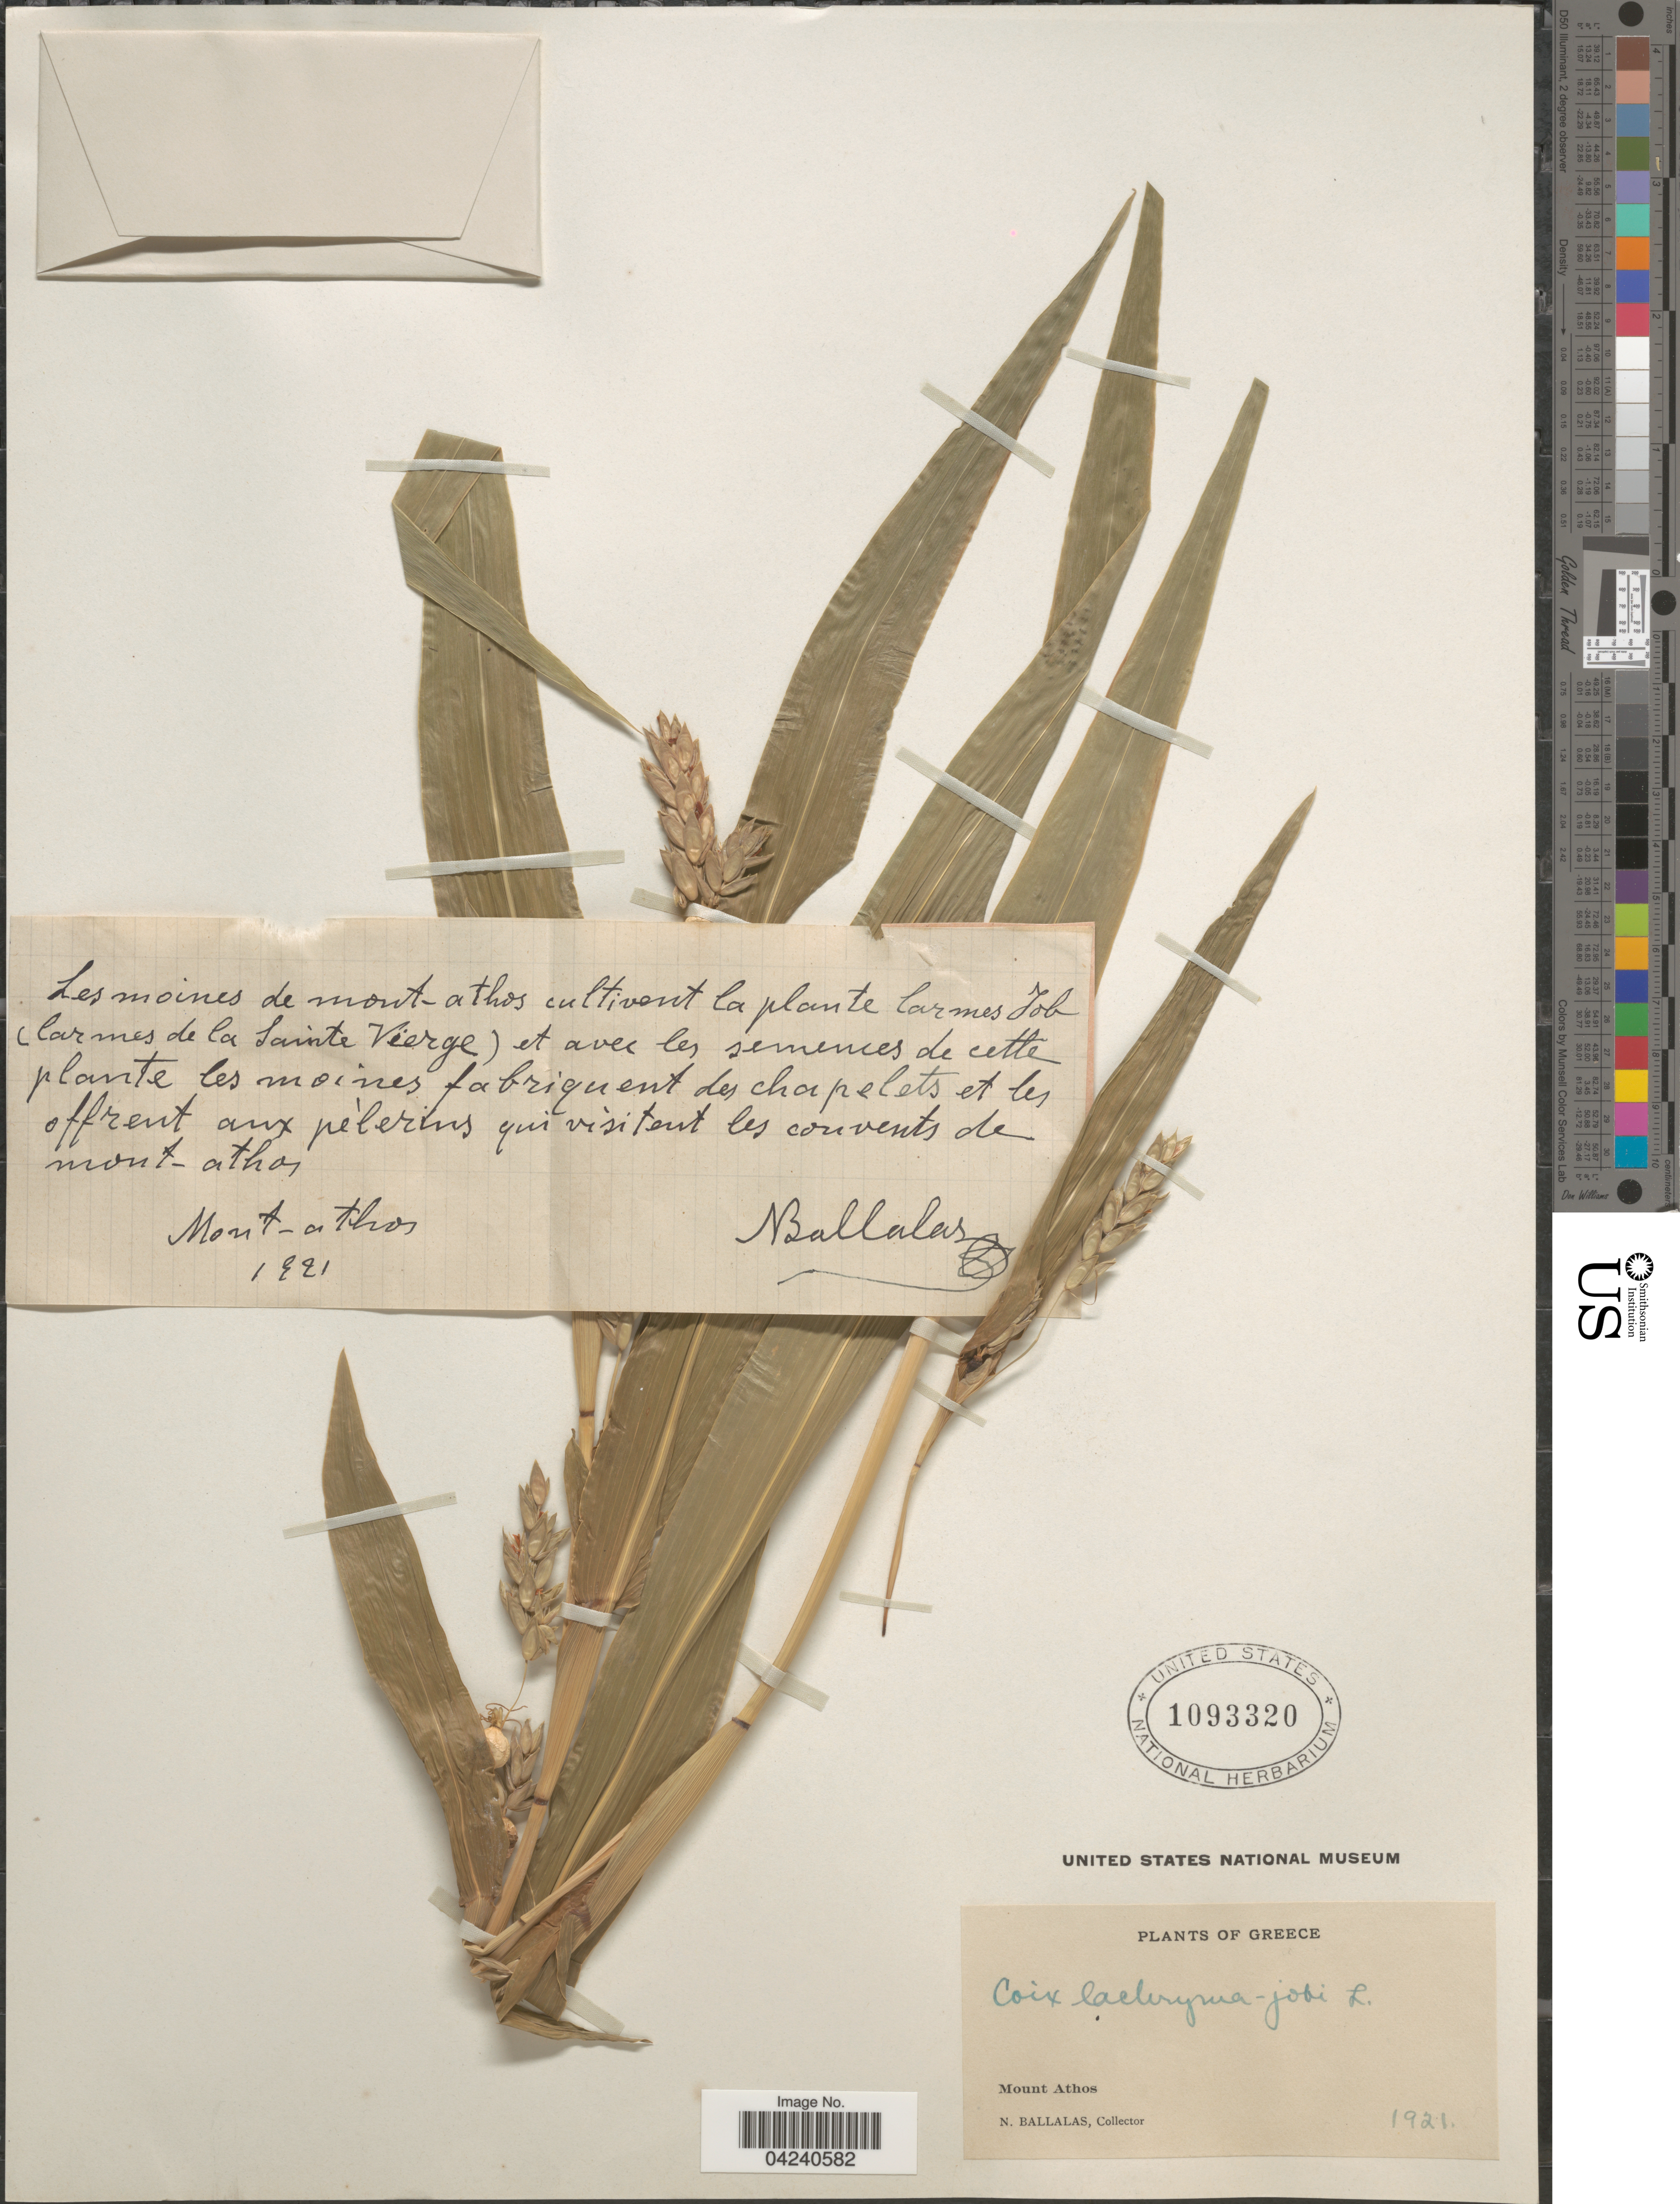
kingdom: Plantae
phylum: Tracheophyta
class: Liliopsida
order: Poales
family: Poaceae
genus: Coix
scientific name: Coix lacryma-jobi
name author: L.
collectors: N. Ballalas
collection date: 1921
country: Greece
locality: Mount Athos.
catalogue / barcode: US 1093320